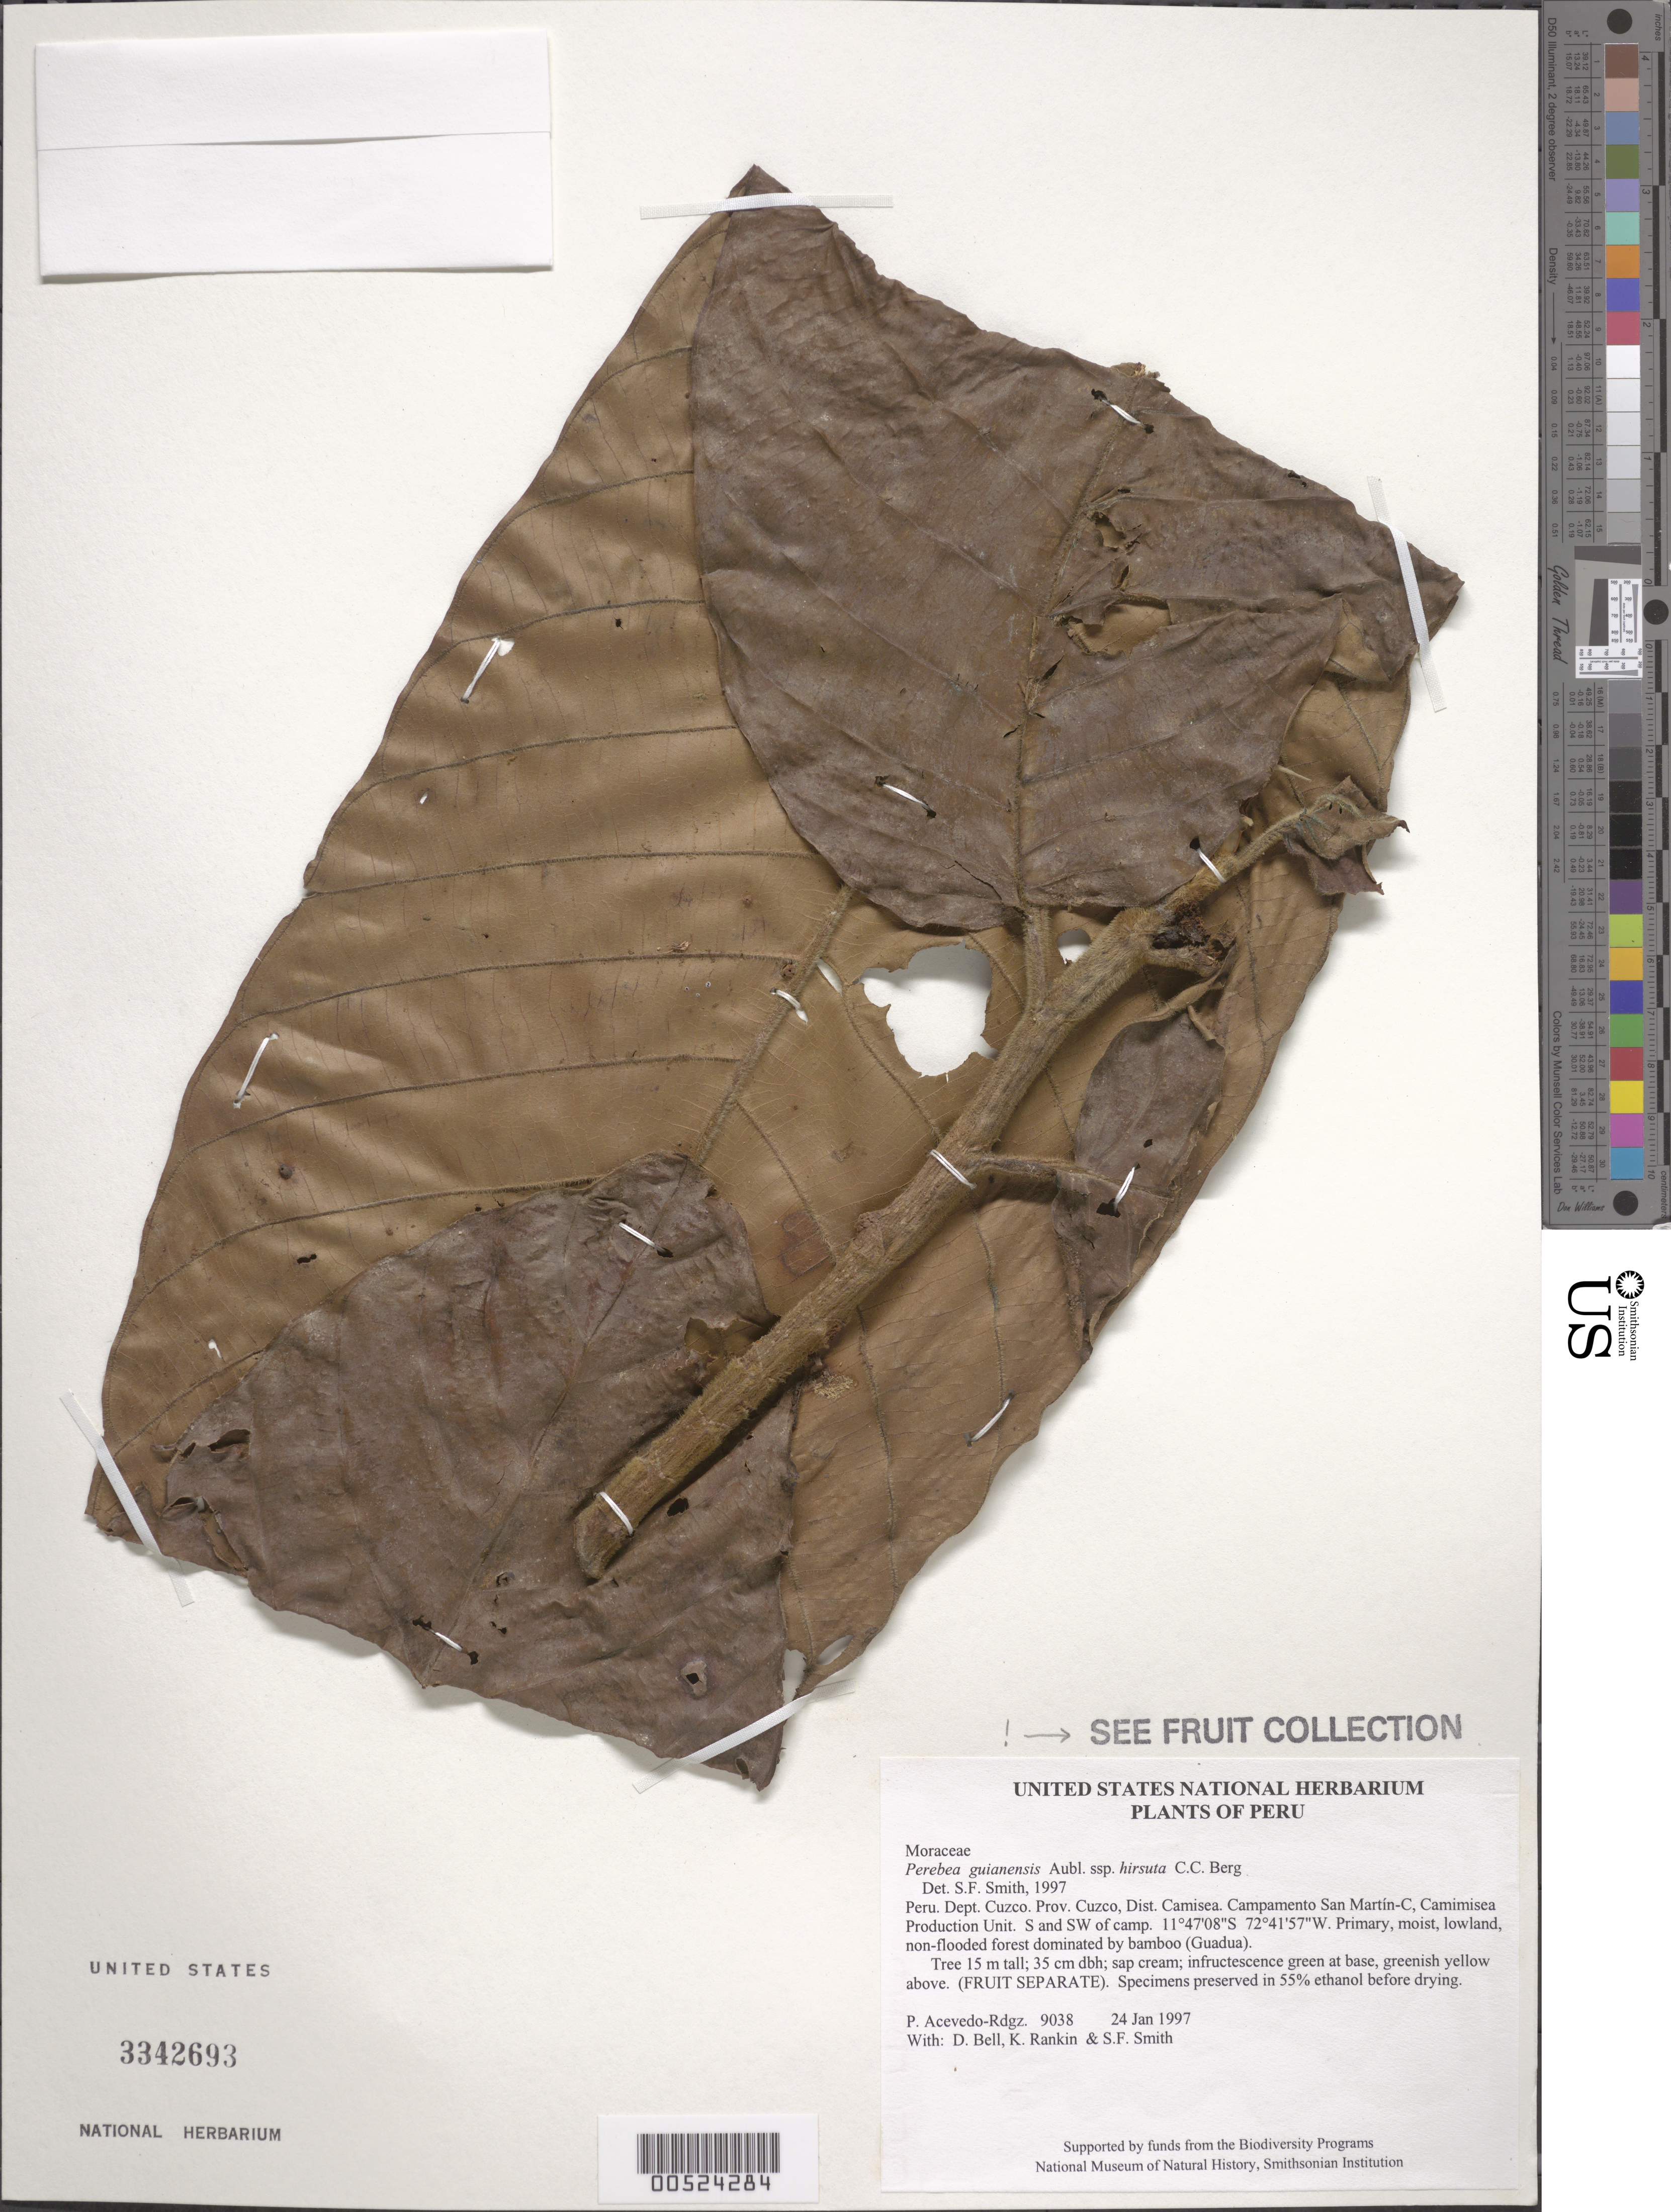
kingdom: Plantae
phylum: Tracheophyta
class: Magnoliopsida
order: Rosales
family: Moraceae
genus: Perebea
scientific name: Perebea guianensis subsp. hirsuta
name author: C.C. Berg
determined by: Smith, Stephen F., (US), NMNH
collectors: P. Acevedo-Rodr., D. A. Bell, K. B. Rankin & S.F. Smith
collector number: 9038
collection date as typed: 24 Jan 1997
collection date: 1997-01-24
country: Peru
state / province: Cusco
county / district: Cusco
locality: Districto Camisea, Campamento San Martín-C, Camimisea Production Unit. S and SW of camp.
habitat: Primary, moist, lowland, non-flooded forest dominated by bamboo (Guadua).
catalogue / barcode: US 3342693